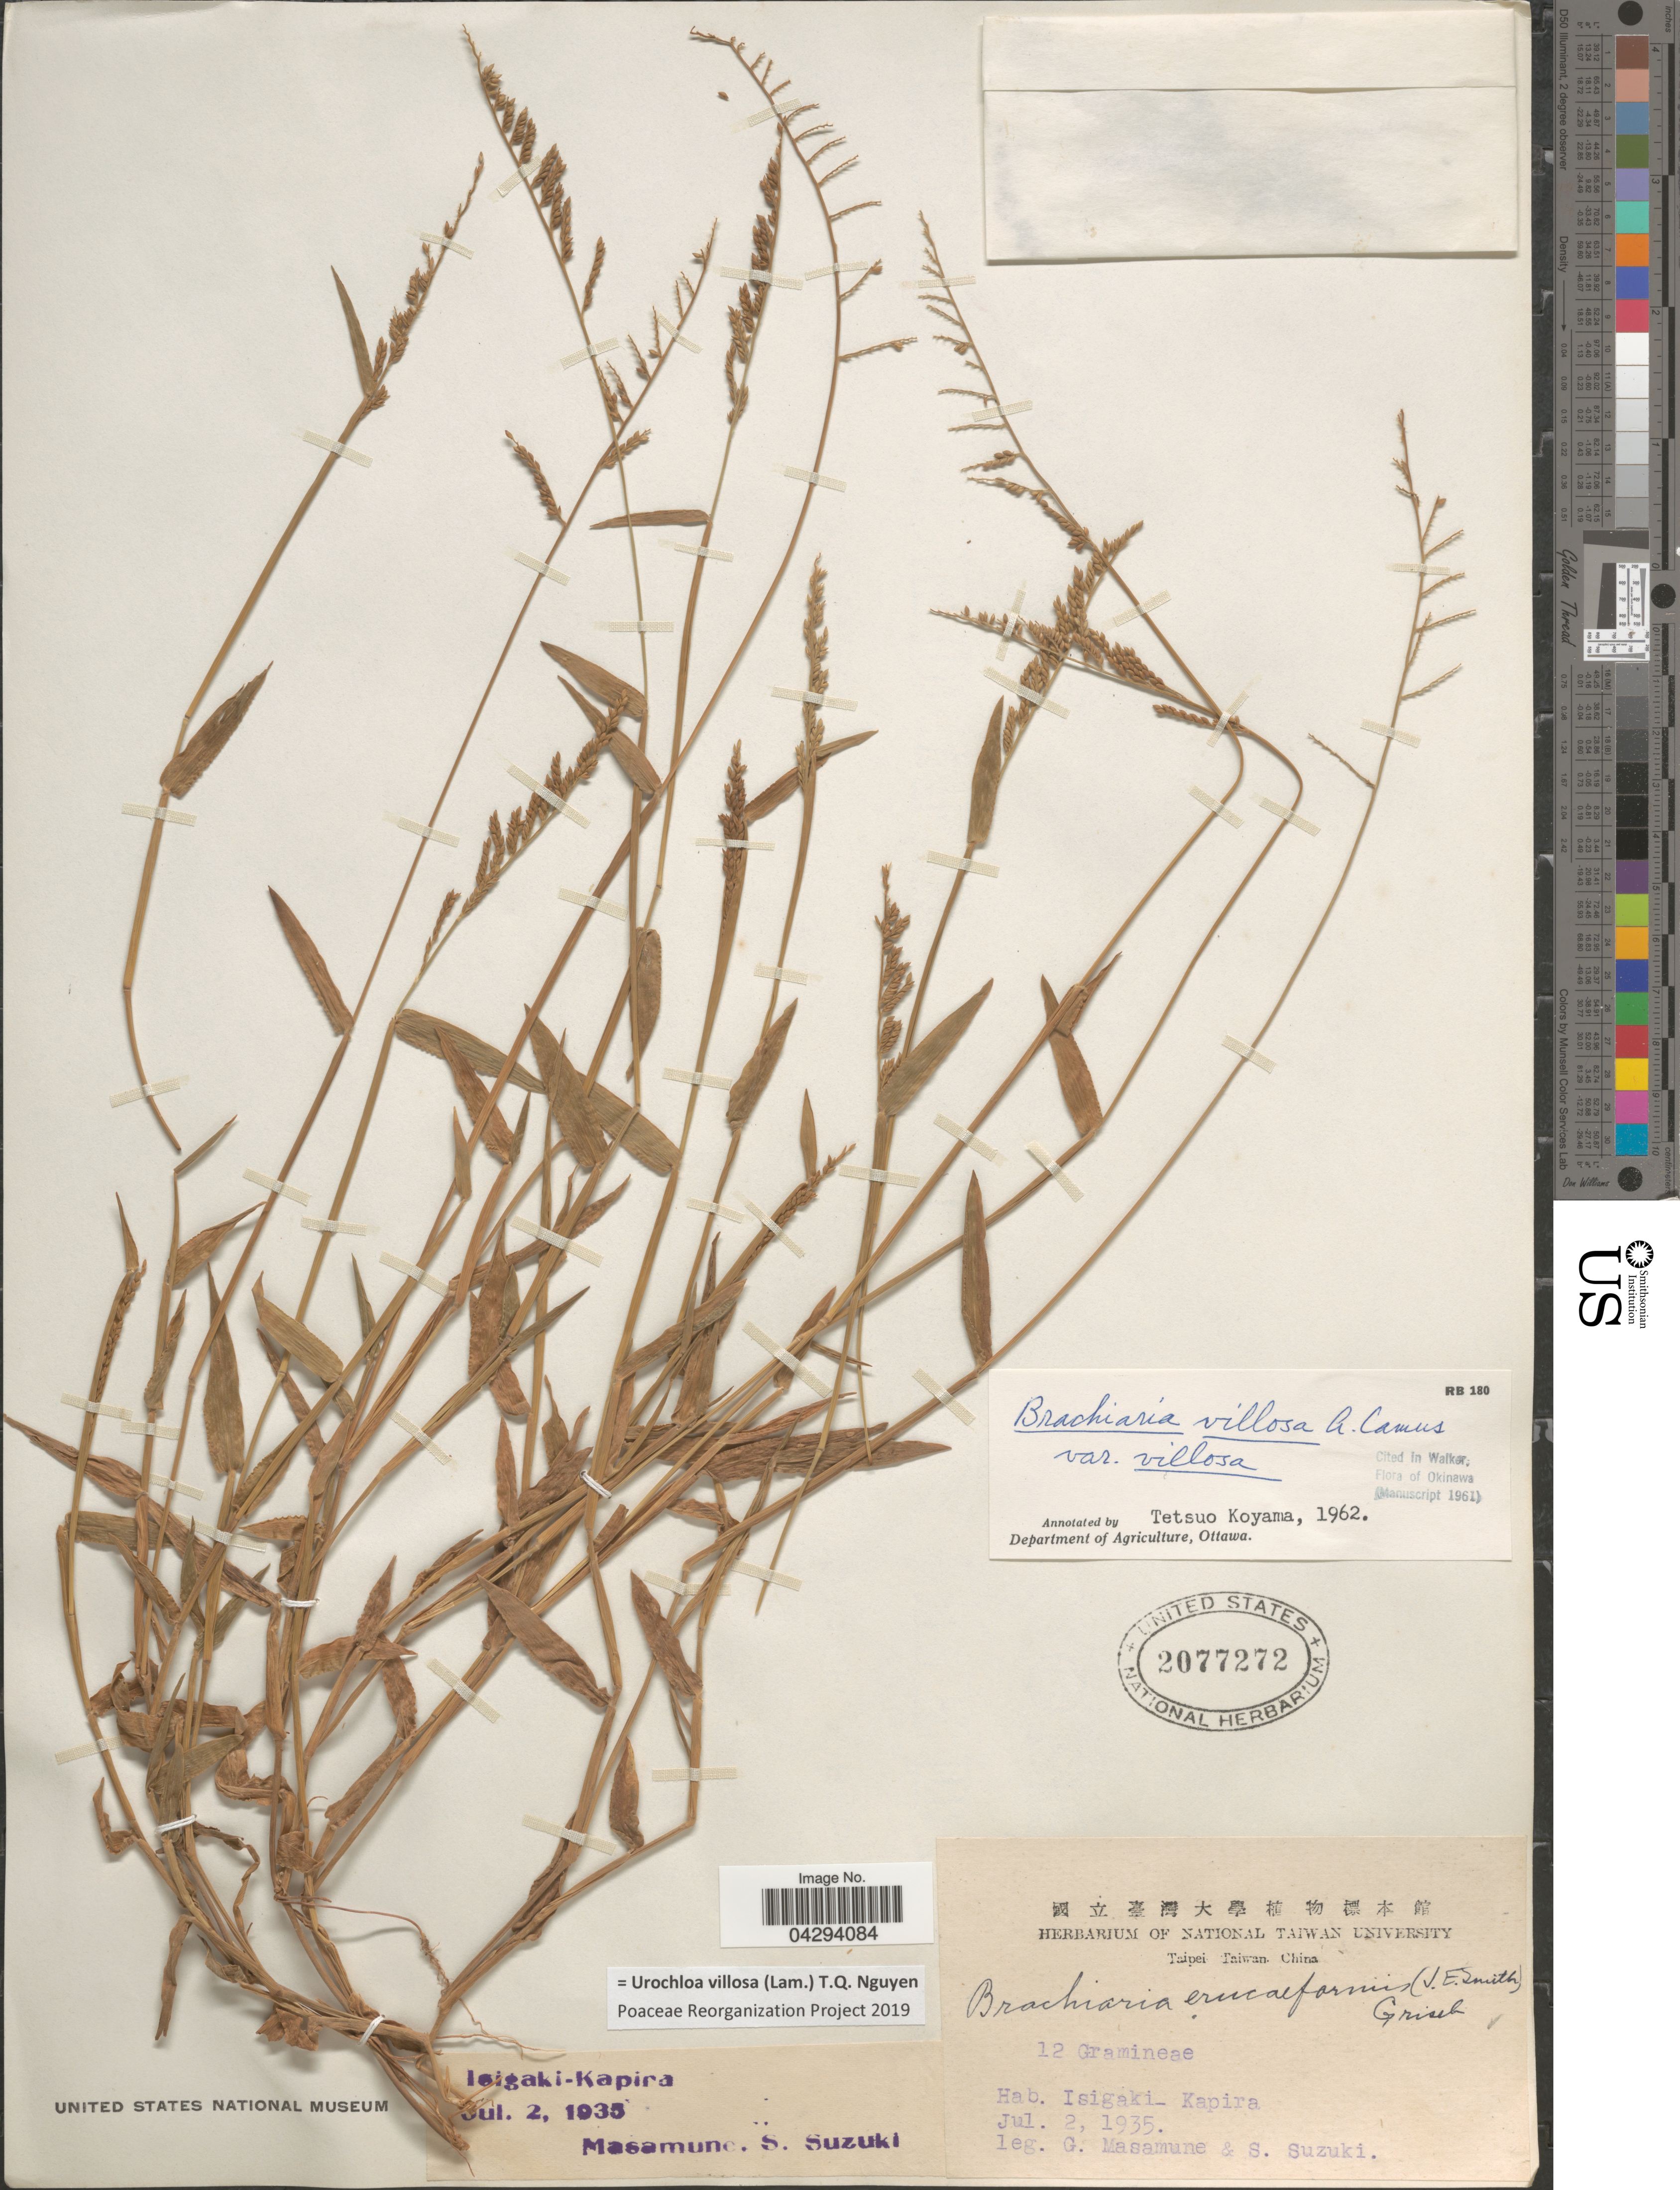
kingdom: Plantae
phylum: Tracheophyta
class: Liliopsida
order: Poales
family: Poaceae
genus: Urochloa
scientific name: Urochloa villosa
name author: (Lam.) T.Q. Nguyen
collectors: G. Masamune & S. Suzuki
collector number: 12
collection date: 1935-07-02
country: Japan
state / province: Okinawa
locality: Isigaki - Kapira.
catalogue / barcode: US 2077272